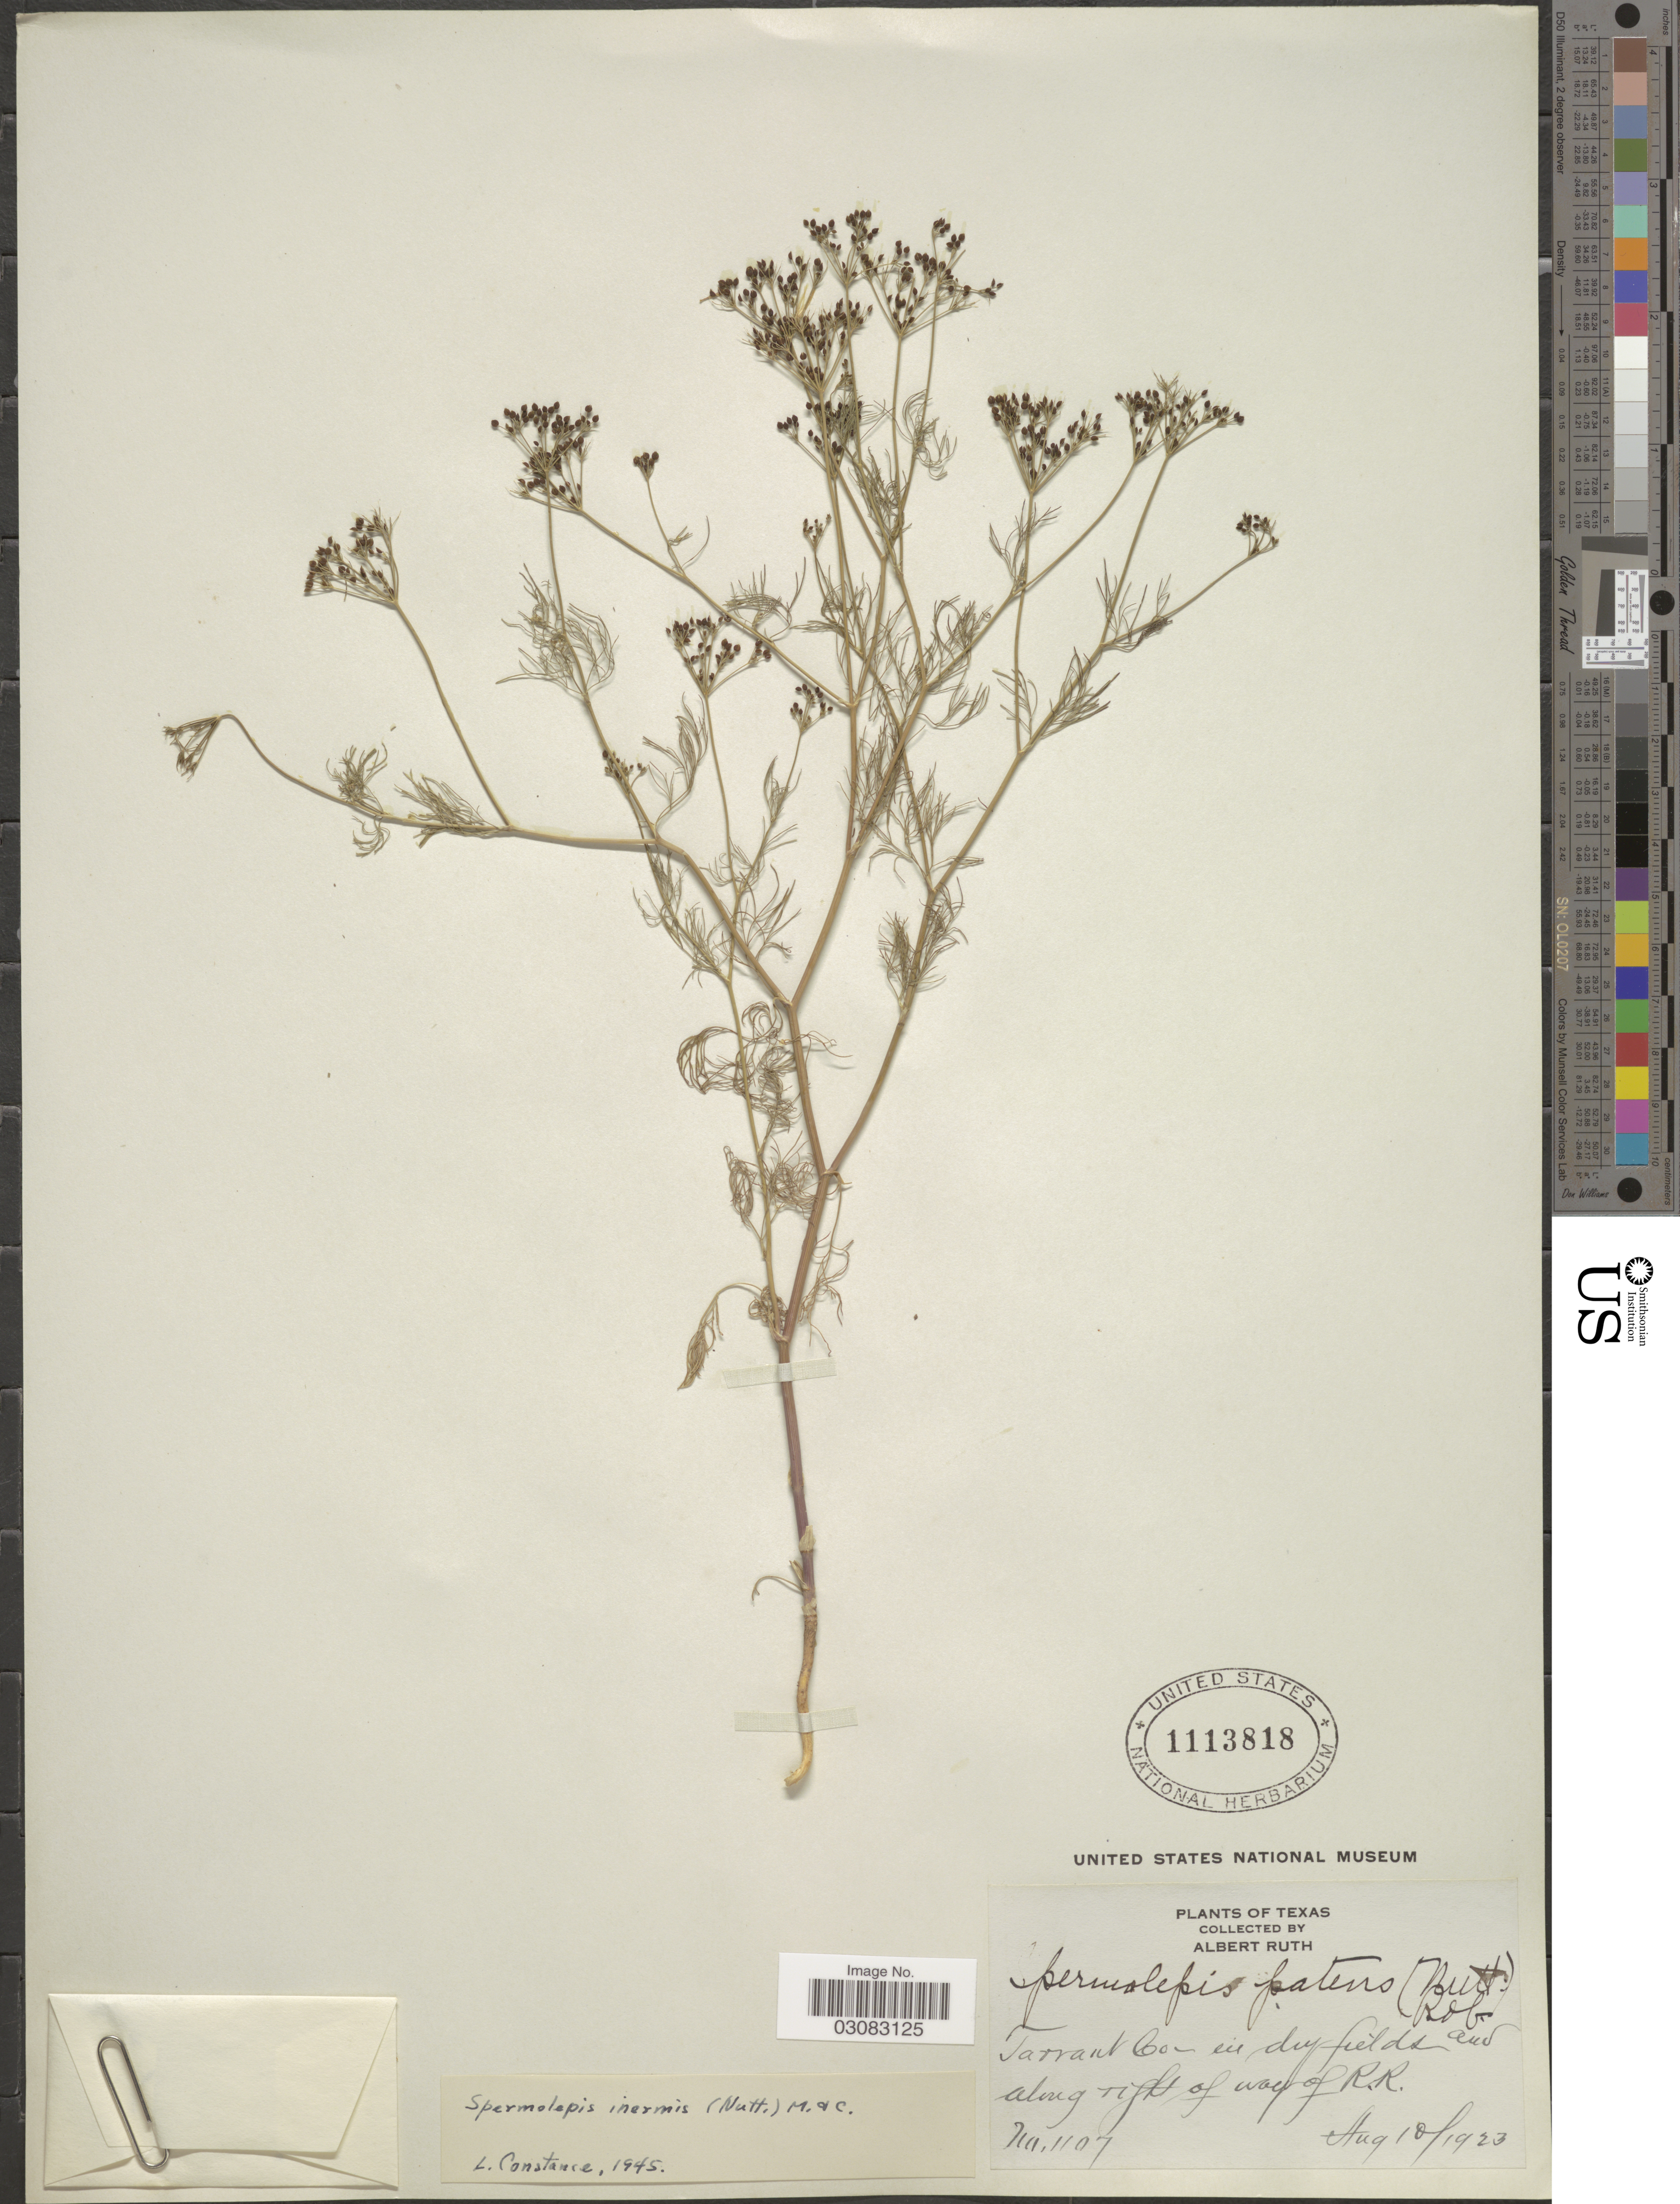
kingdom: Plantae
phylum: Tracheophyta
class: Magnoliopsida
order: Apiales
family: Apiaceae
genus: Spermolepis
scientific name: Spermolepis inermis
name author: (Nutt. ex DC.) Mathias & Constance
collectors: A. Ruth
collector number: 1107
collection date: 1923-08-01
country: United States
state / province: Texas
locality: Tarrant Co. in dry fields and along right of way of R. R.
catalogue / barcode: US 1113818